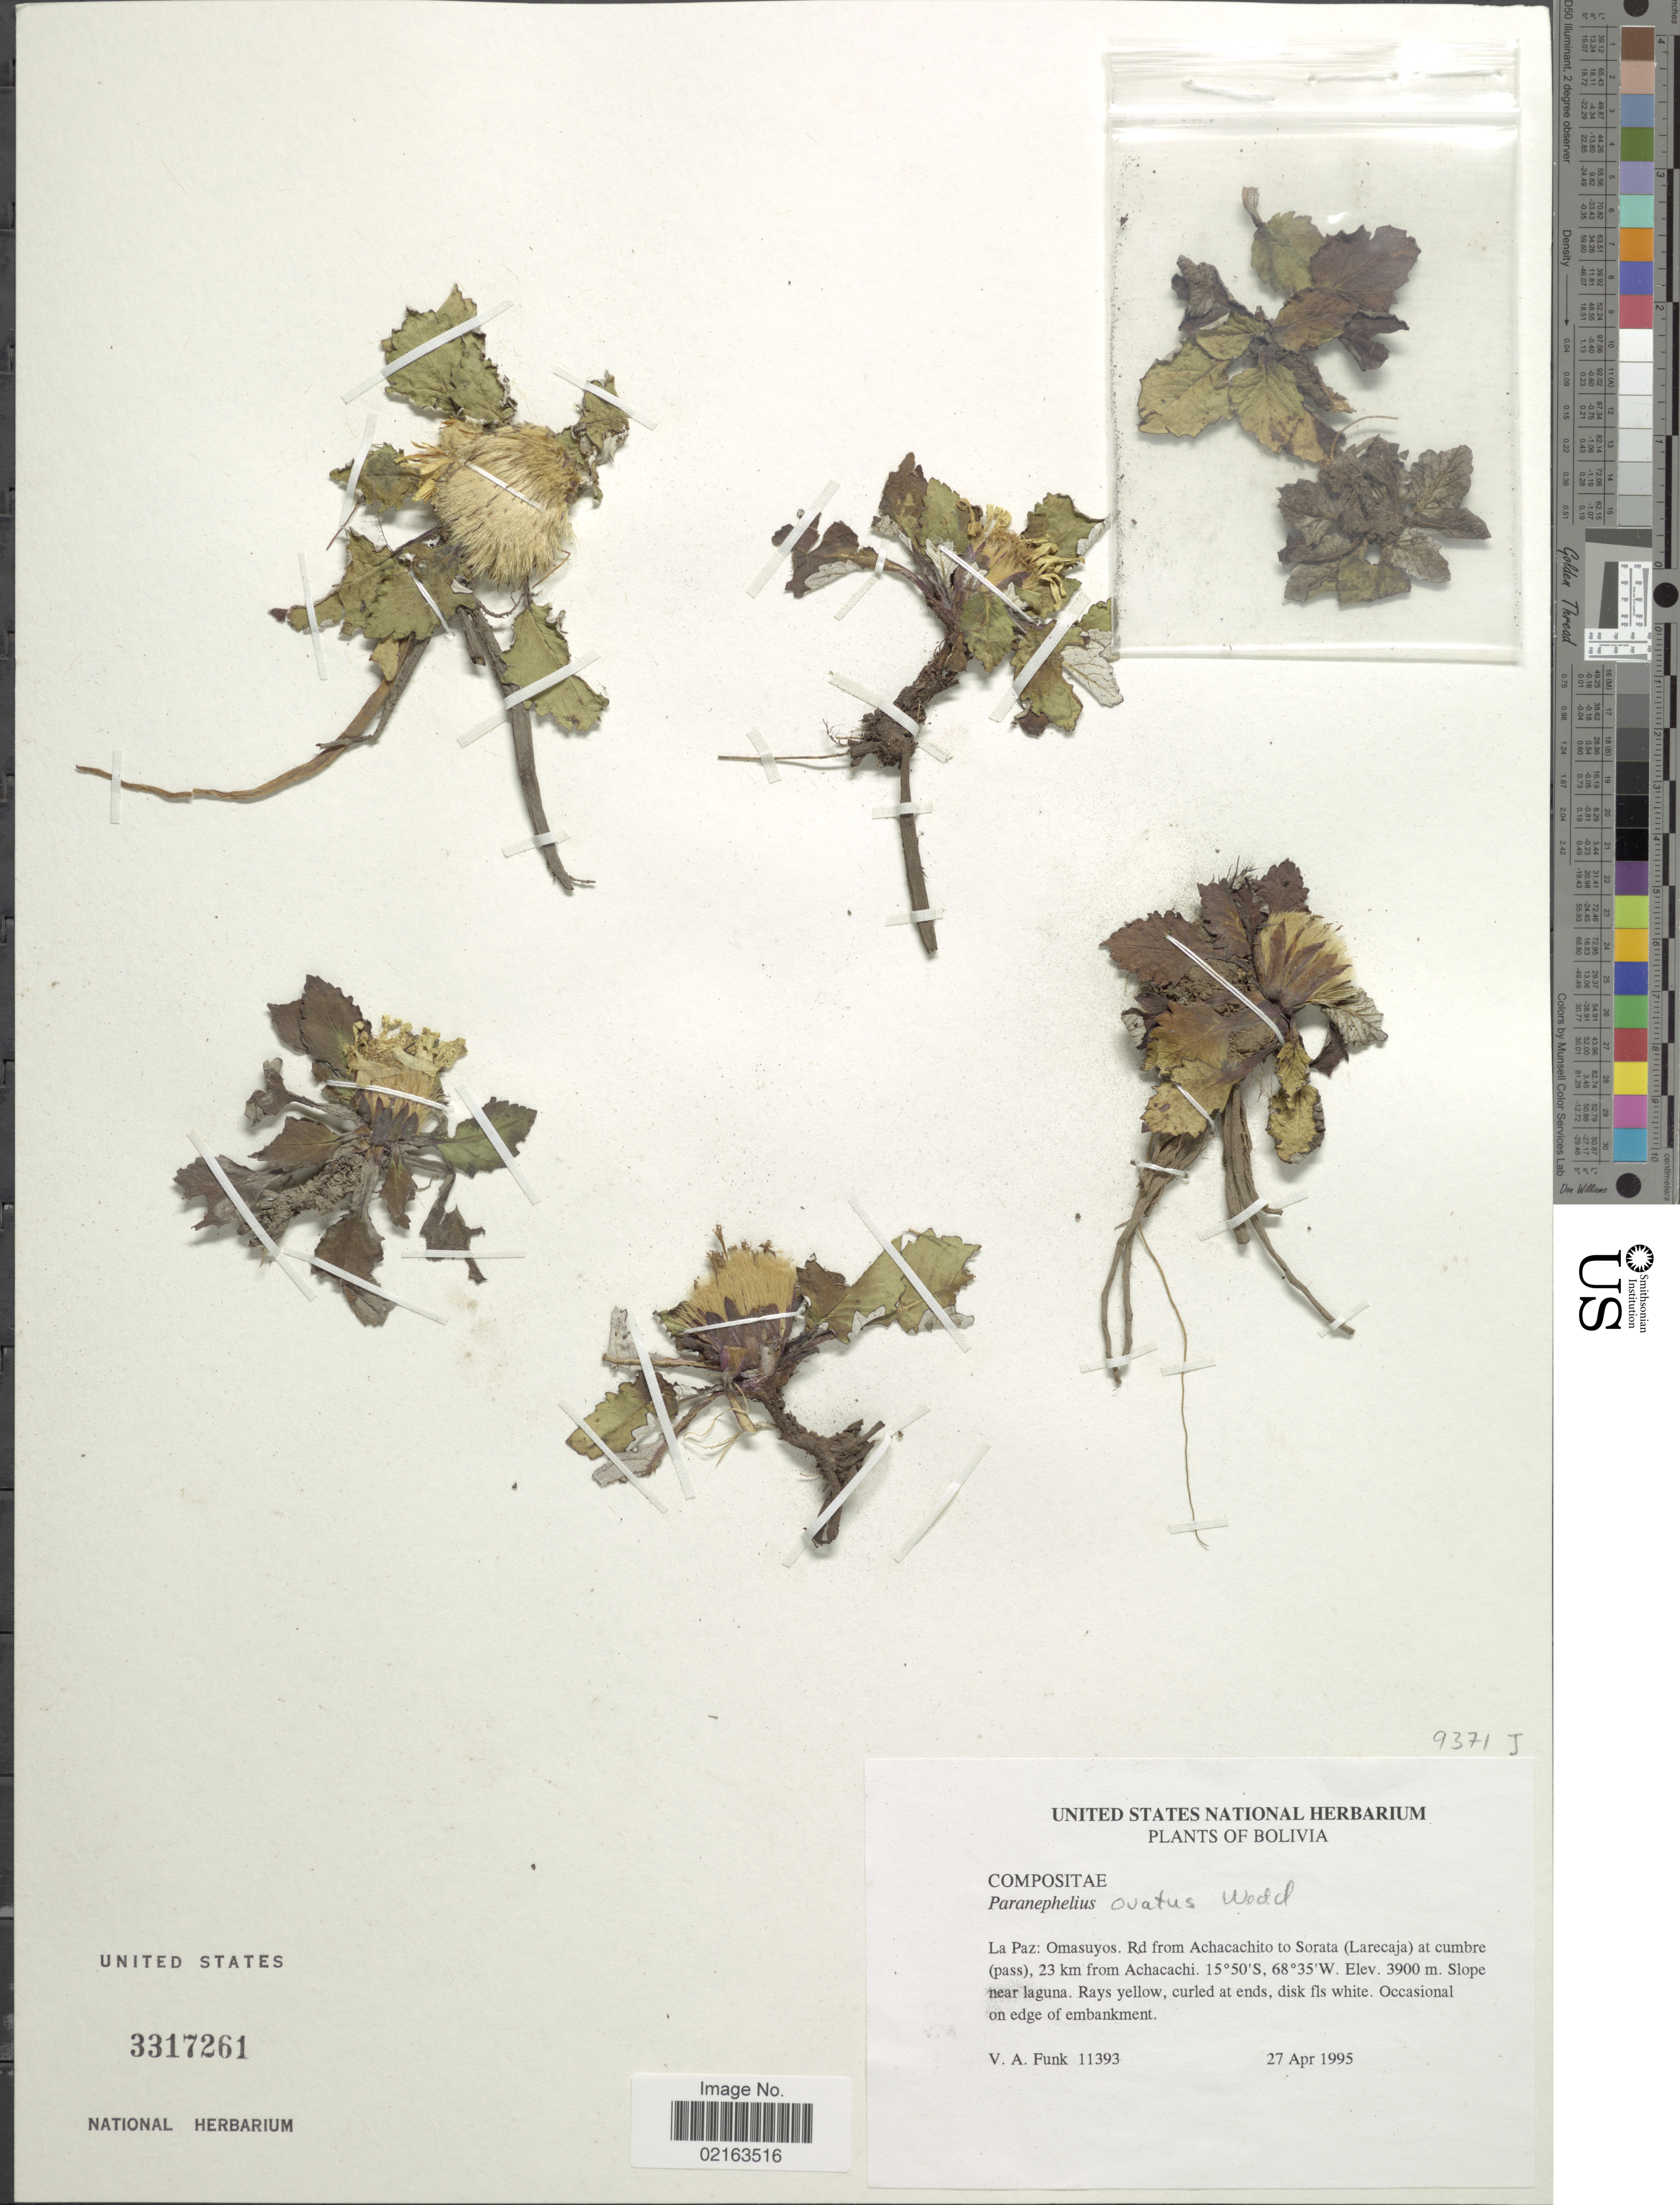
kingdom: Plantae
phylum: Tracheophyta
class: Magnoliopsida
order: Asterales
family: Asteraceae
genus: Paranephelius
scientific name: Paranephelius ovatus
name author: A. Gray ex Wedd.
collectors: V. Funk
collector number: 11393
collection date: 1995-04-27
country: Bolivia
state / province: La Paz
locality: La Paz: Ornasuyos. Rd from Achacachito to Sorata (Larecaja) at cumbre (pass), 23 km from Achacachi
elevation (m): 3900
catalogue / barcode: US 3317261